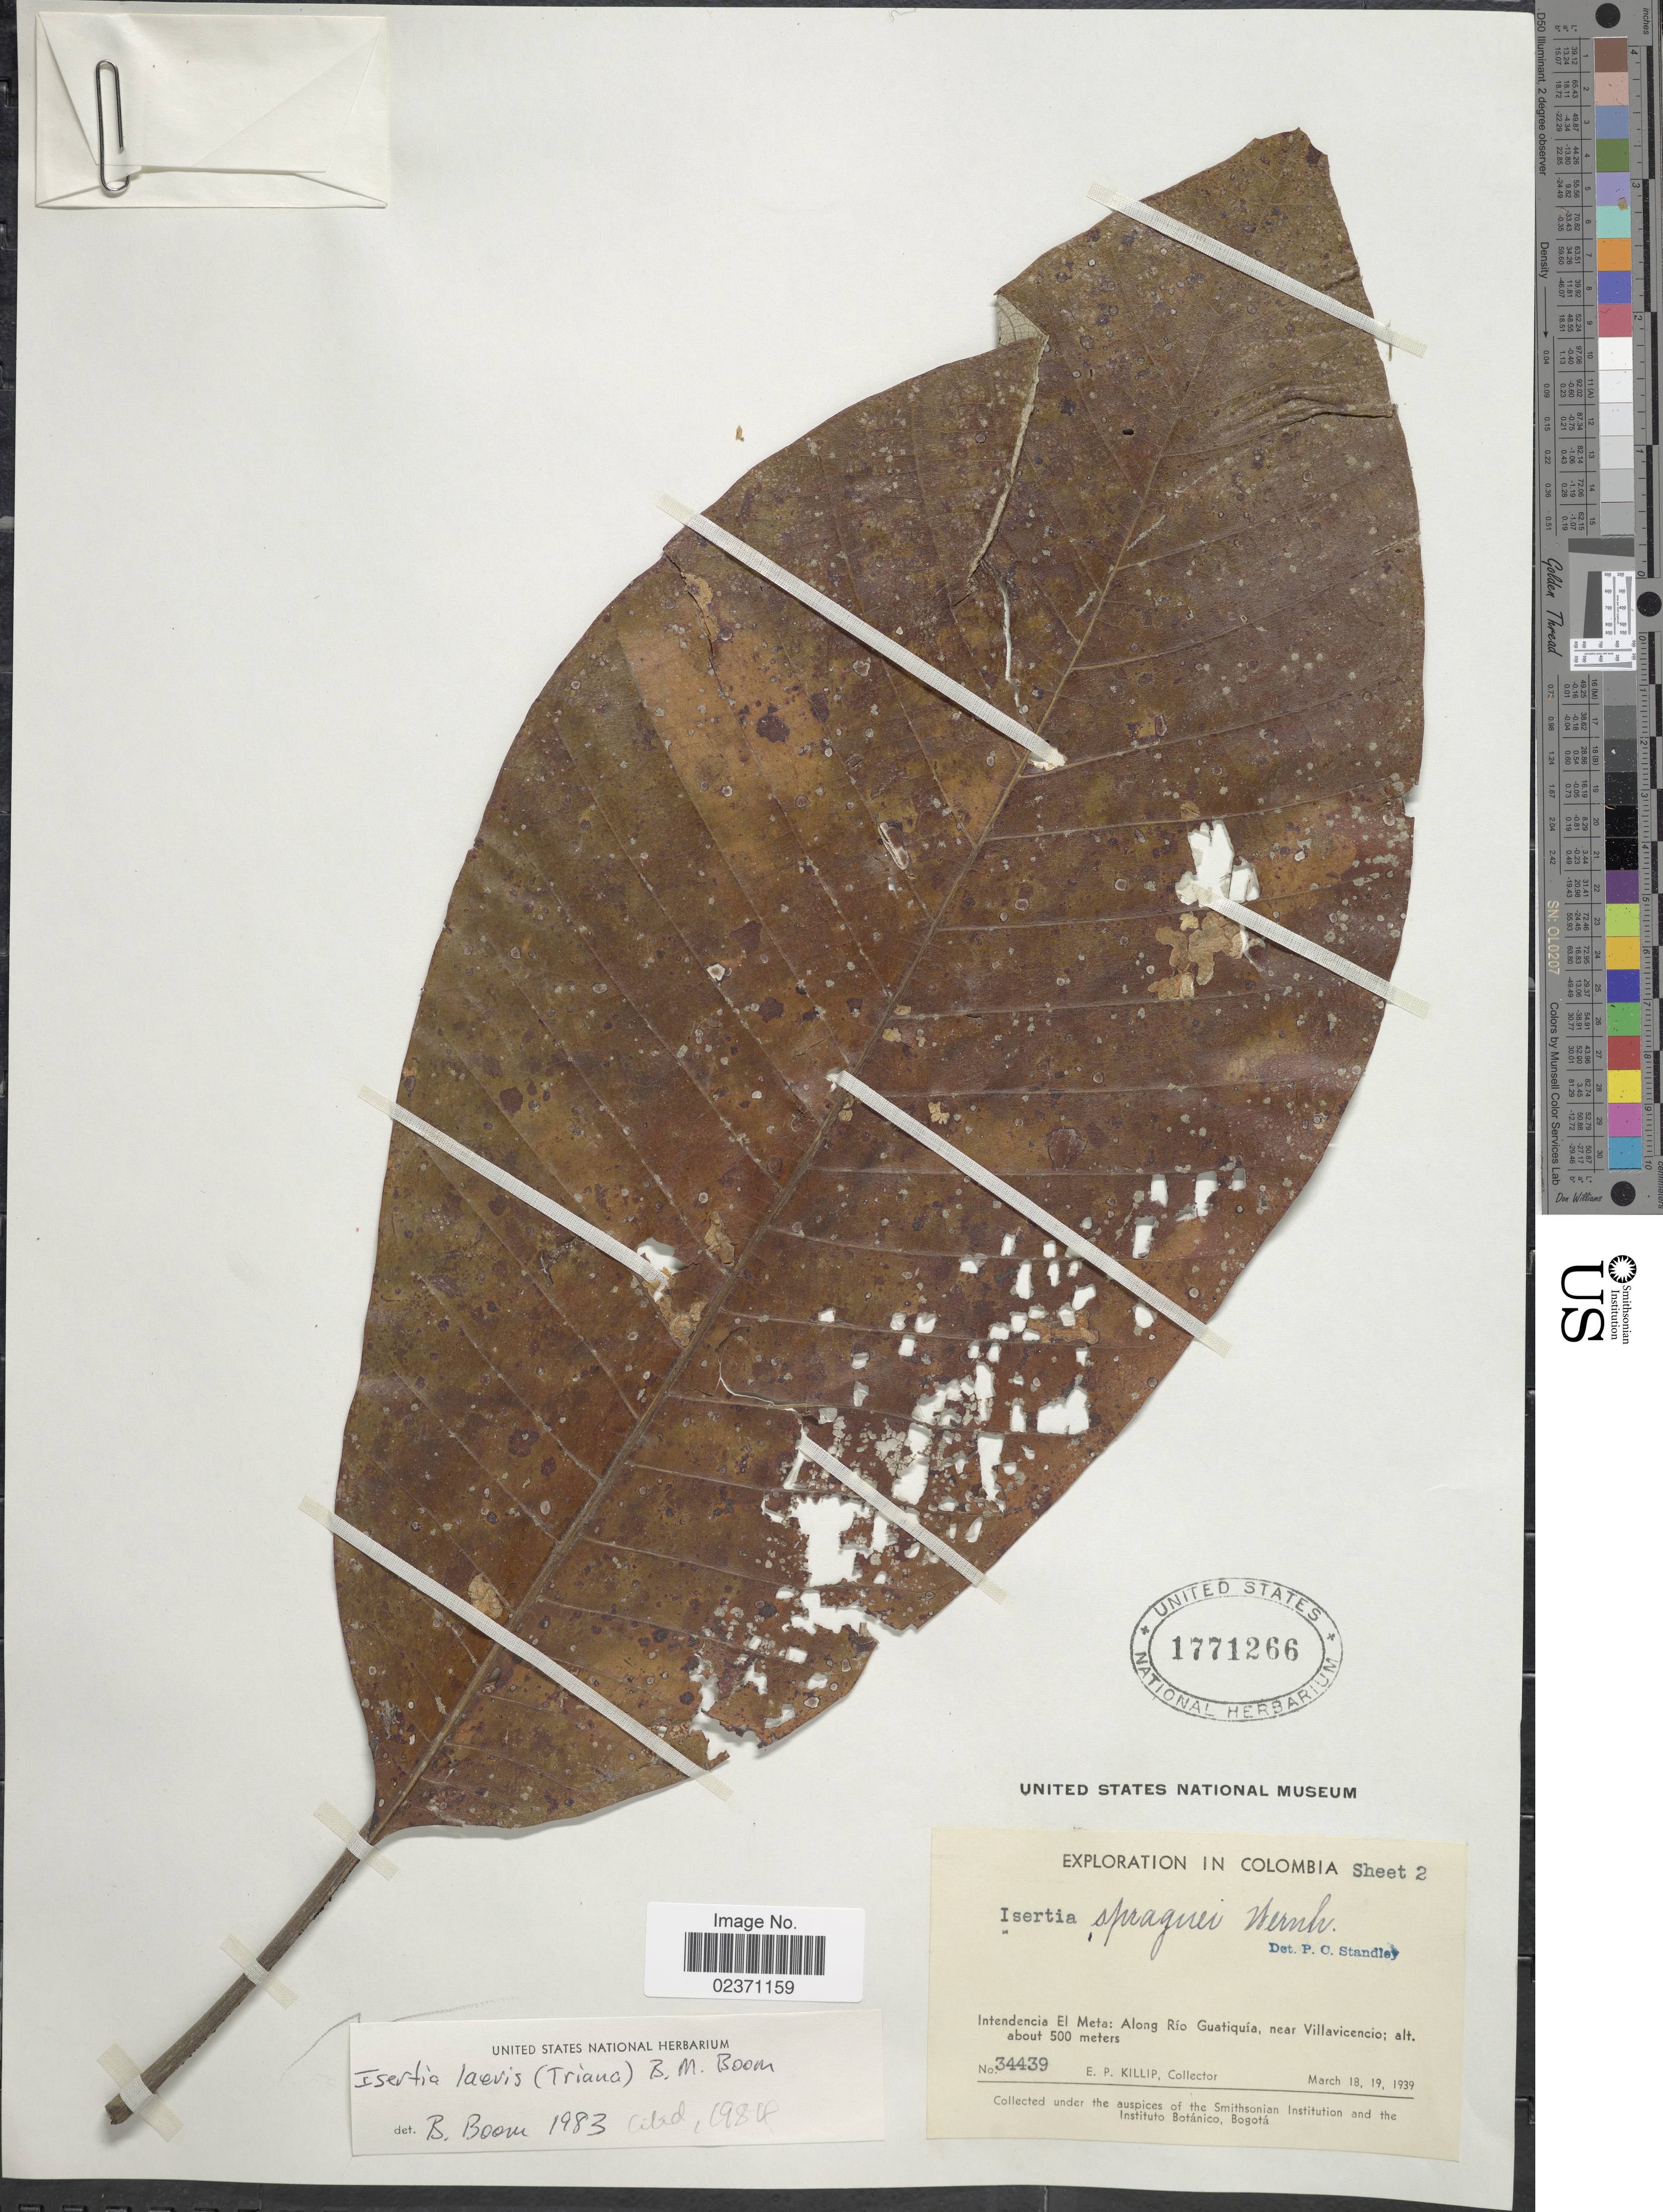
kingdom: Plantae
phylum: Tracheophyta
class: Magnoliopsida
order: Gentianales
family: Rubiaceae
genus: Isertia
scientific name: Isertia laevis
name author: (Triana) B.M. Boom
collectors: E. P. Killip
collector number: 34439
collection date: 1939-03-18/1939-03-19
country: Colombia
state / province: Meta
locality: Intendencia El Meta: Along Rio Guatiquia, near Villavicencio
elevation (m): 500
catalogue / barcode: US 1771266